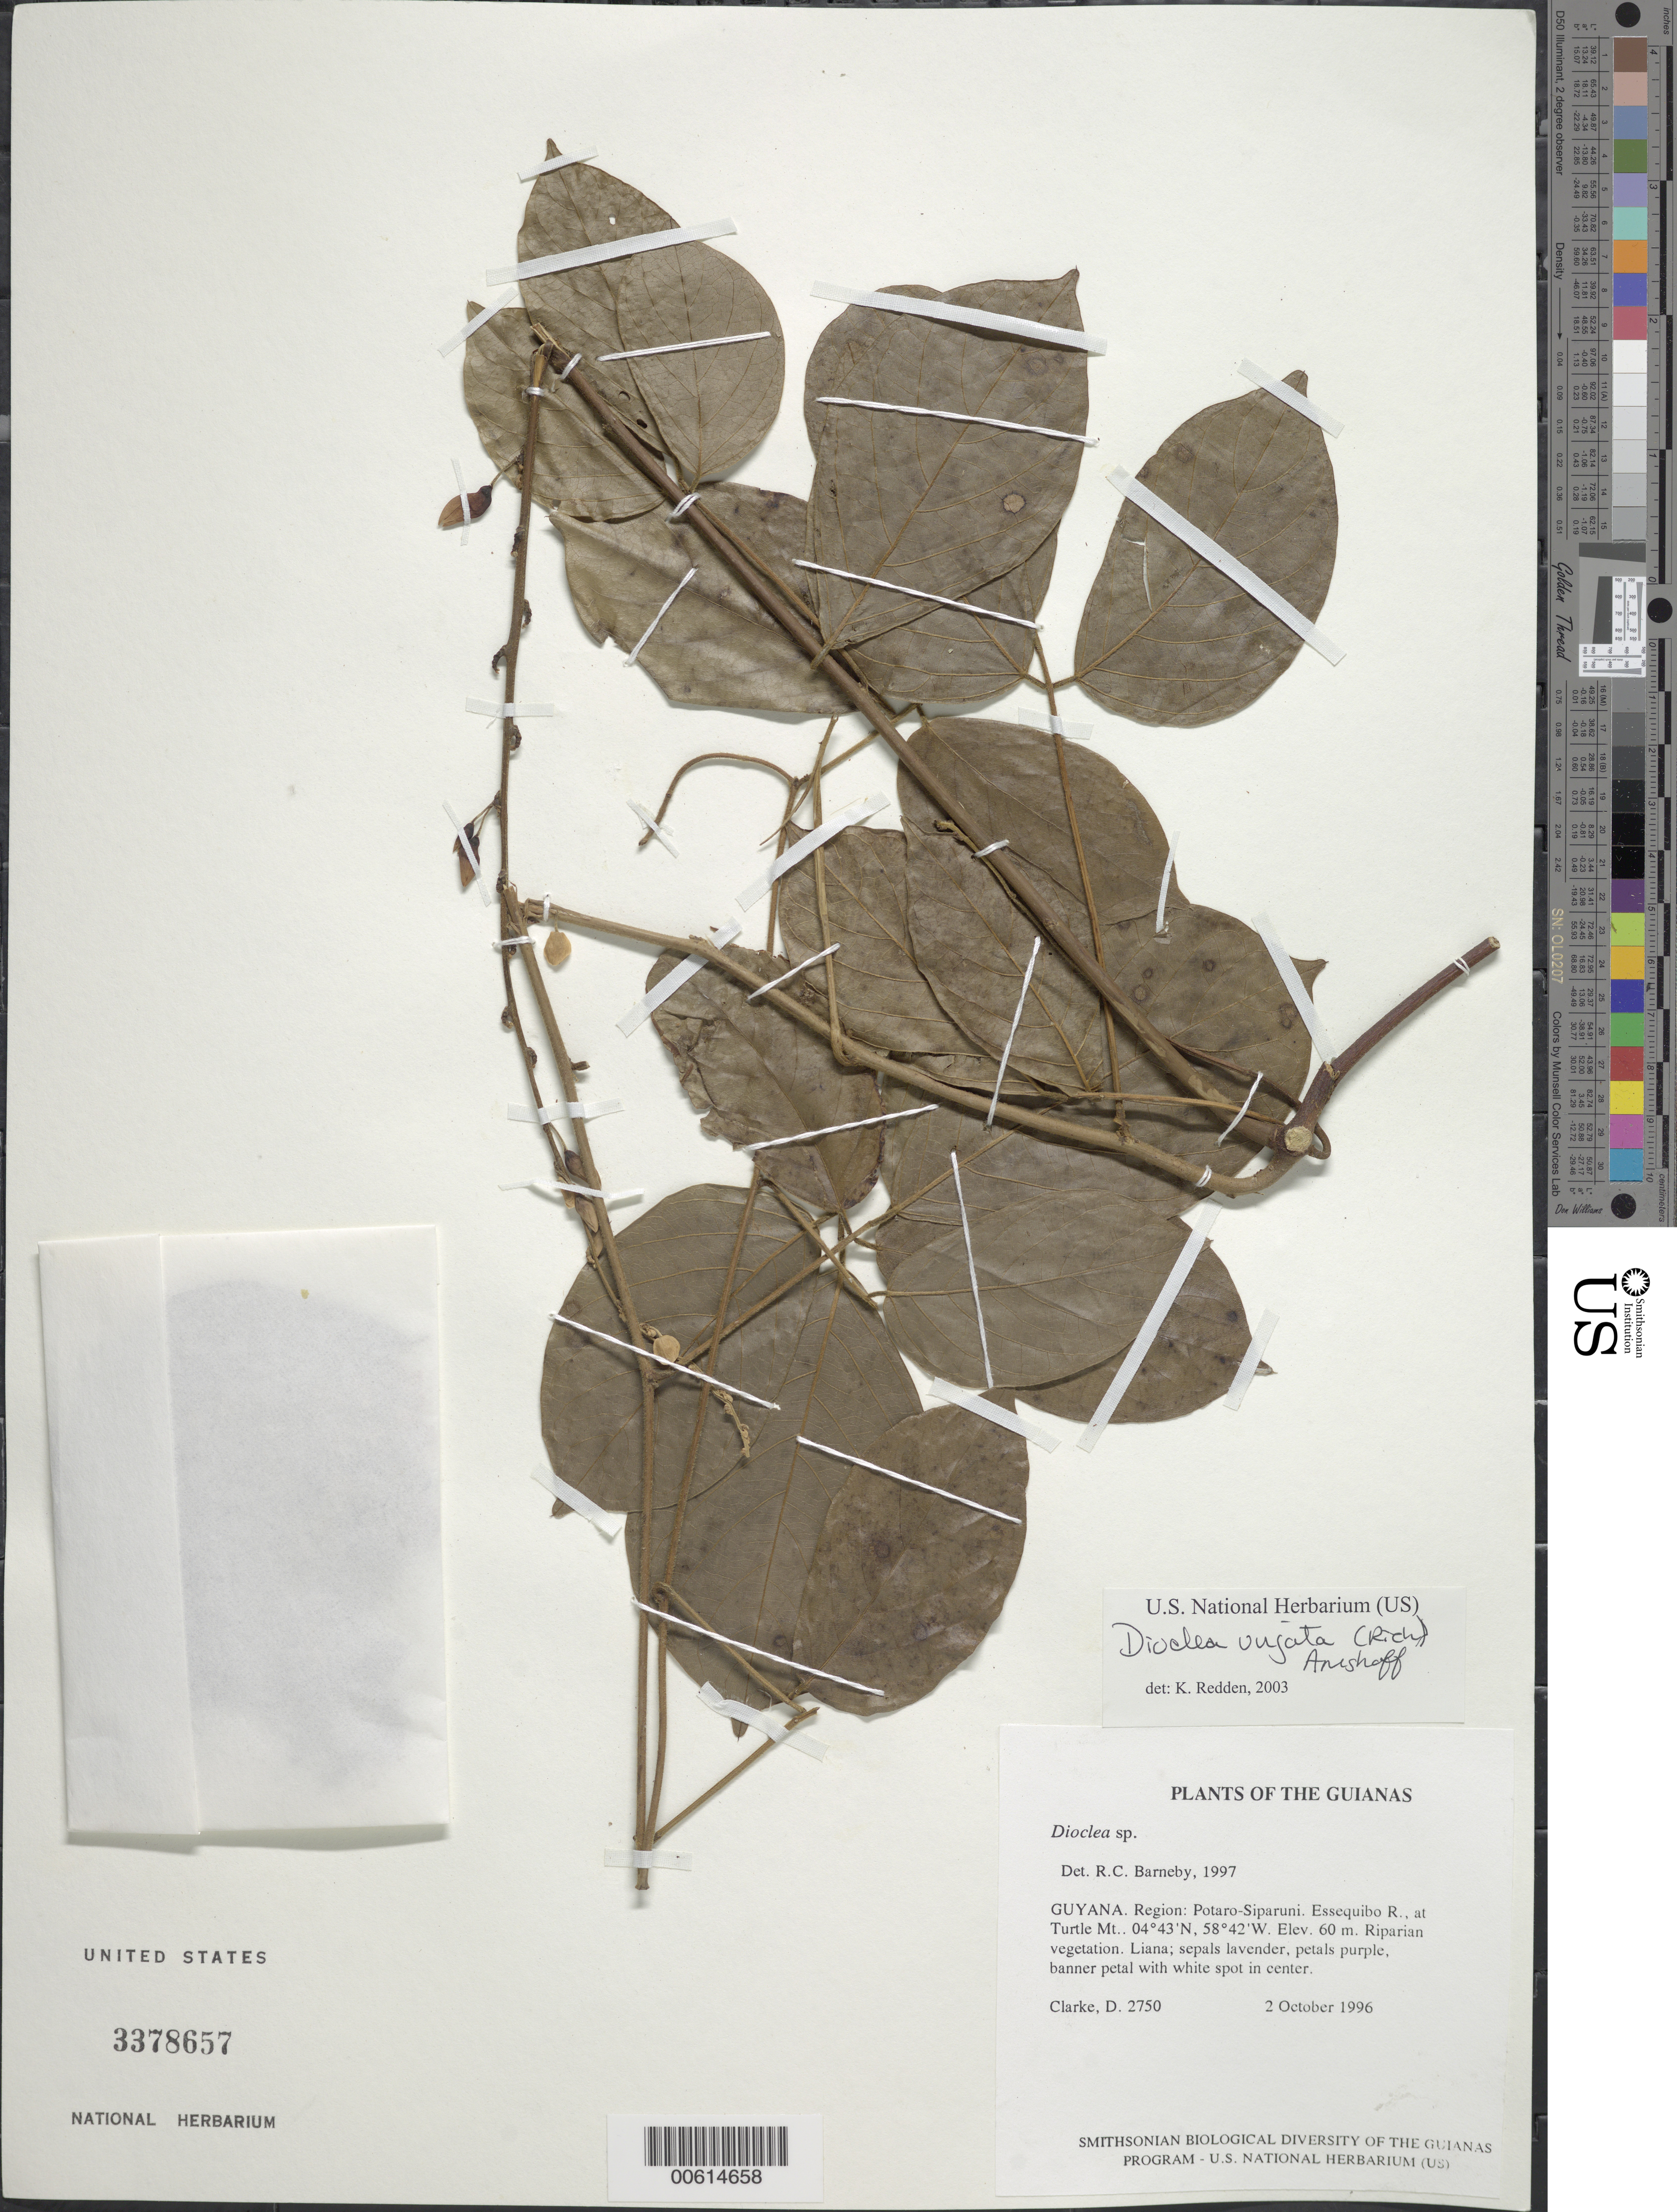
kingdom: Plantae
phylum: Tracheophyta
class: Magnoliopsida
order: Fabales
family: Fabaceae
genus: Dioclea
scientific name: Dioclea virgata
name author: (Rich.) Amshoff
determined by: Redden, K. M.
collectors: H. D. Clarke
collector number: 2750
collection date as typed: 2 October 1996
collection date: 1996-10-02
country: Guyana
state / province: Potaro-Siparuni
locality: Iwokrama International Rainforest Reserve; Essequibo R., at Turtle Mt.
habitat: Riparian vegetation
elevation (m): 60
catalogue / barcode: US 3378657